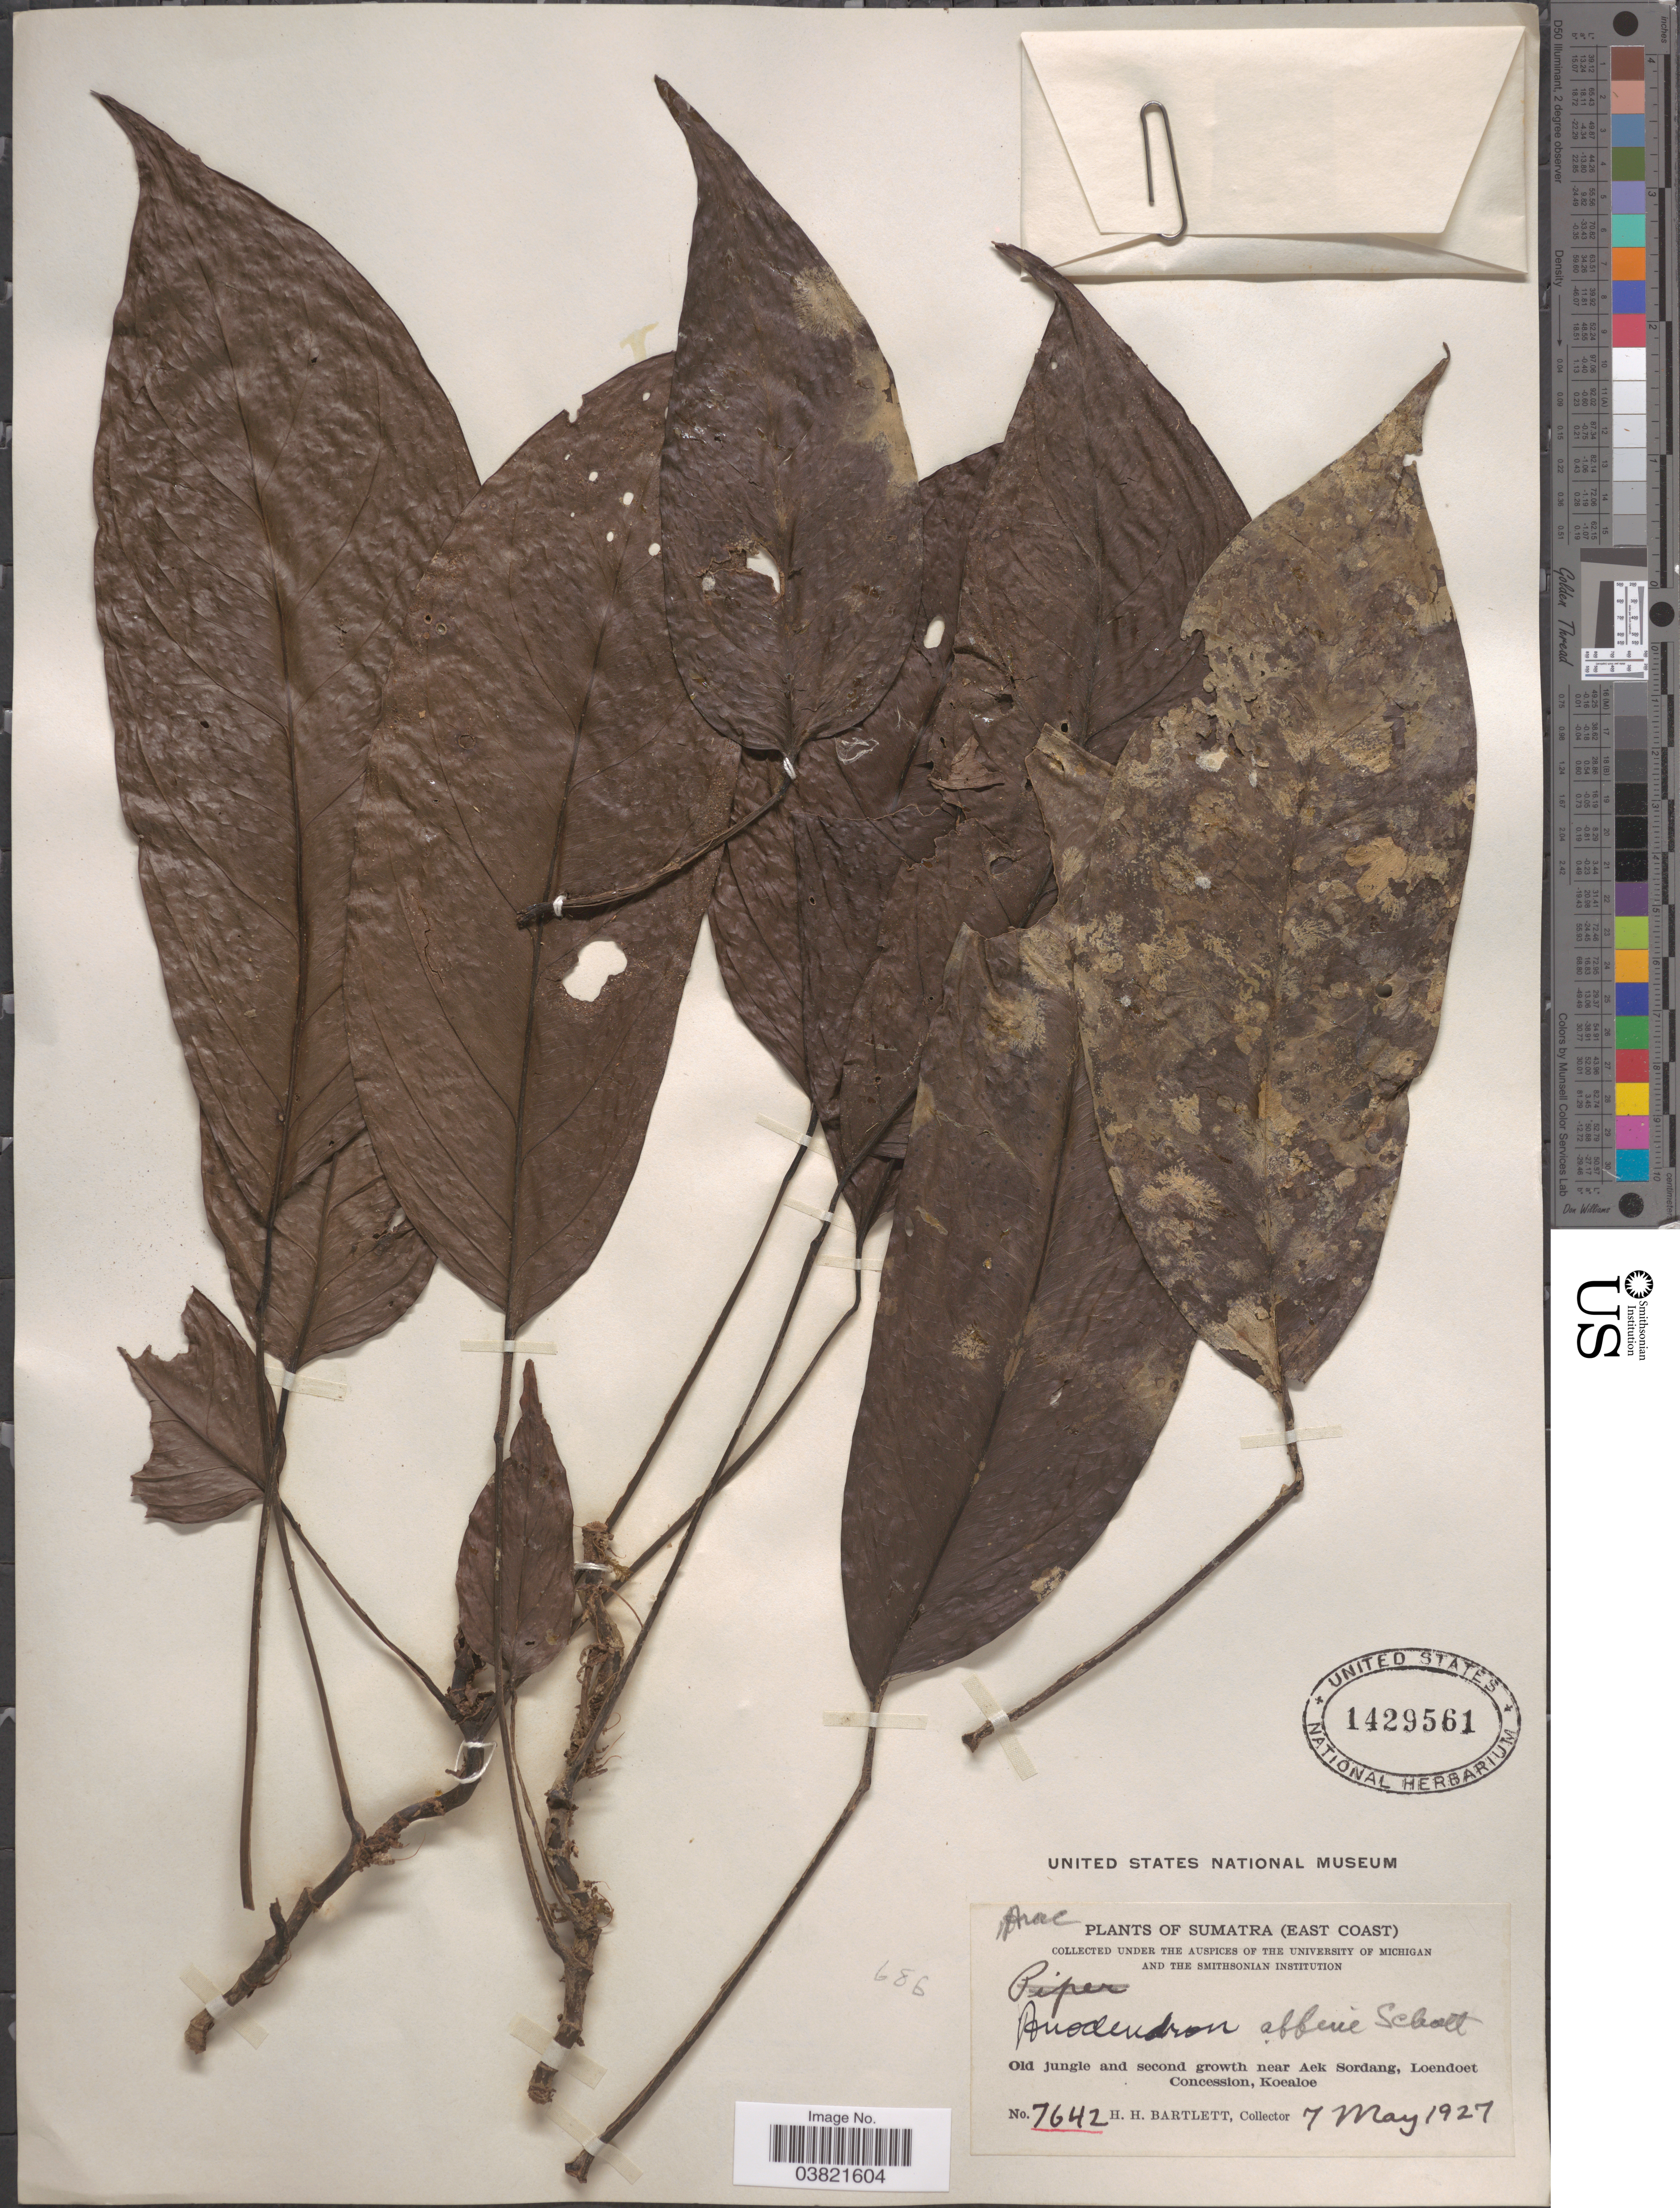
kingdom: Plantae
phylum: Tracheophyta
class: Liliopsida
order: Alismatales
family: Araceae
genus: Anadendrum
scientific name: Anadendrum affine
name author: Schott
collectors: H. H. Bartlett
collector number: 7642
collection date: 1927-05-07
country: Indonesia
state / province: Sumatra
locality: (East Coast). Old jungle and second growth near Aek Sordang, Loendoet Concession, Koealoe.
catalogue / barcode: US 1429561